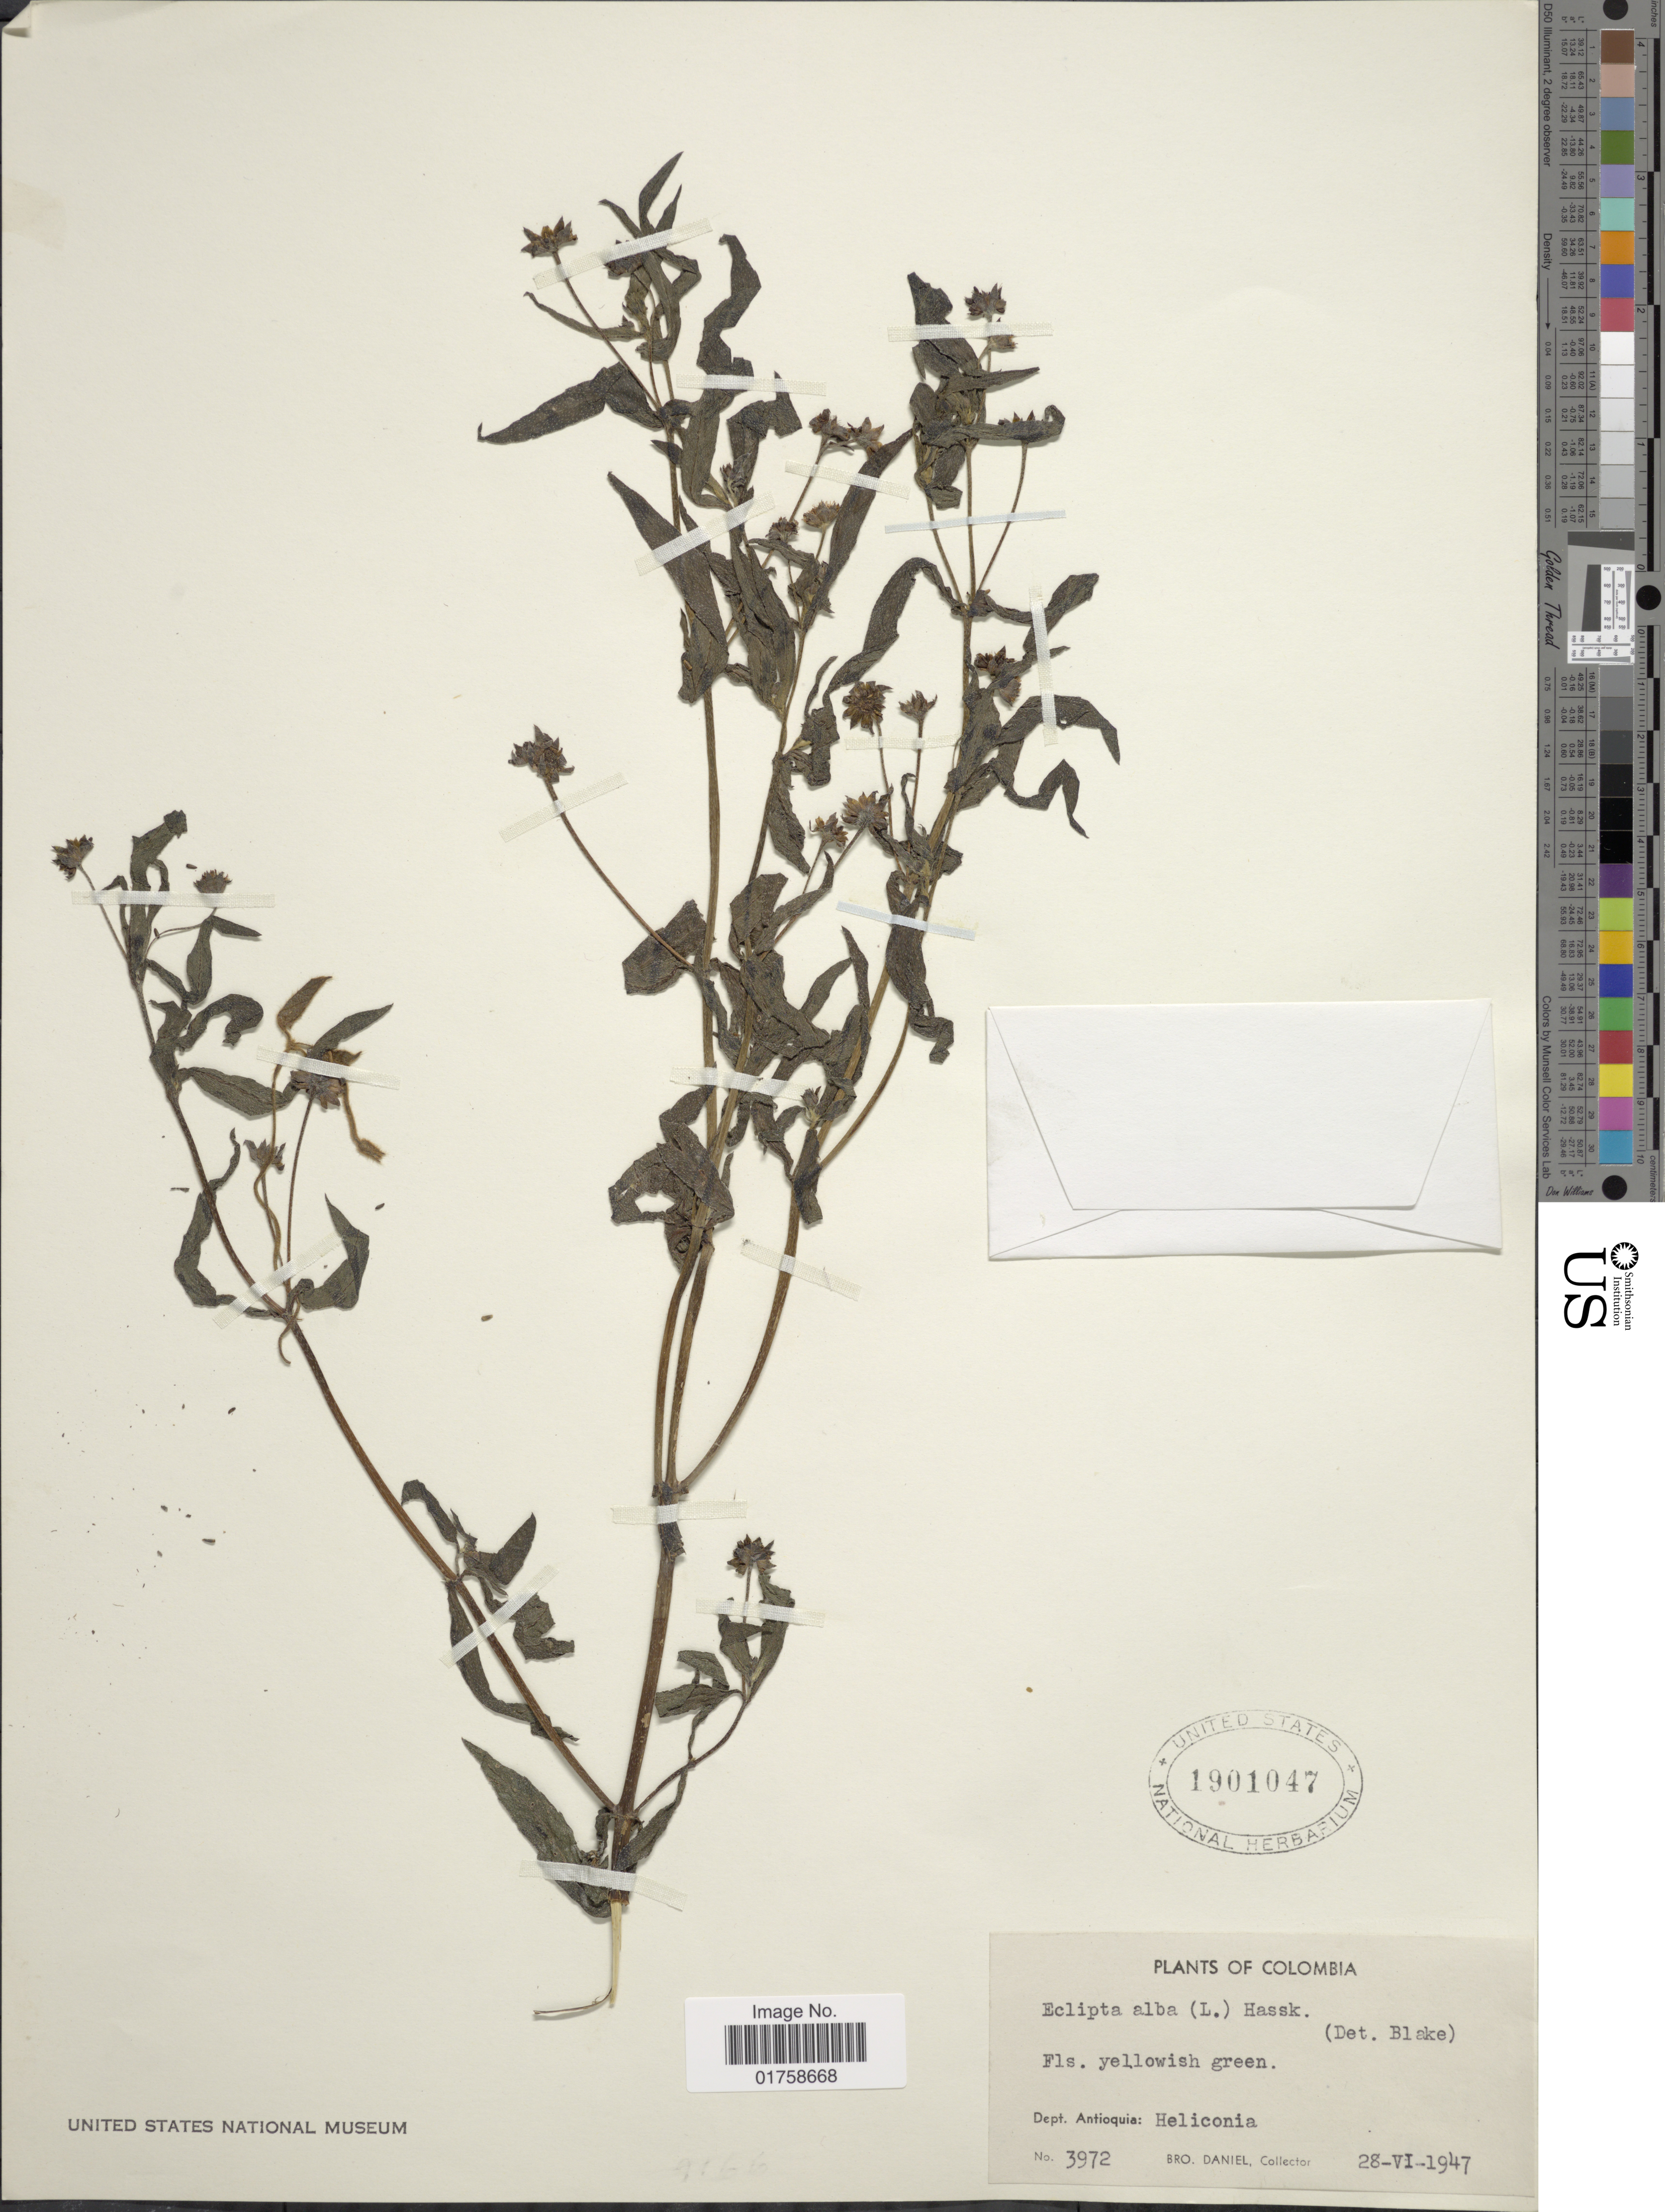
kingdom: Plantae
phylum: Tracheophyta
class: Magnoliopsida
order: Asterales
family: Asteraceae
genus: Eclipta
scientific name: Eclipta alba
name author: (L.) Hassk.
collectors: Bro. Daniel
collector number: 3972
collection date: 1947-06-28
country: Colombia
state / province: Antioquia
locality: Colombia. Dept. Antioquia: heliconia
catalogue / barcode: US 1901047